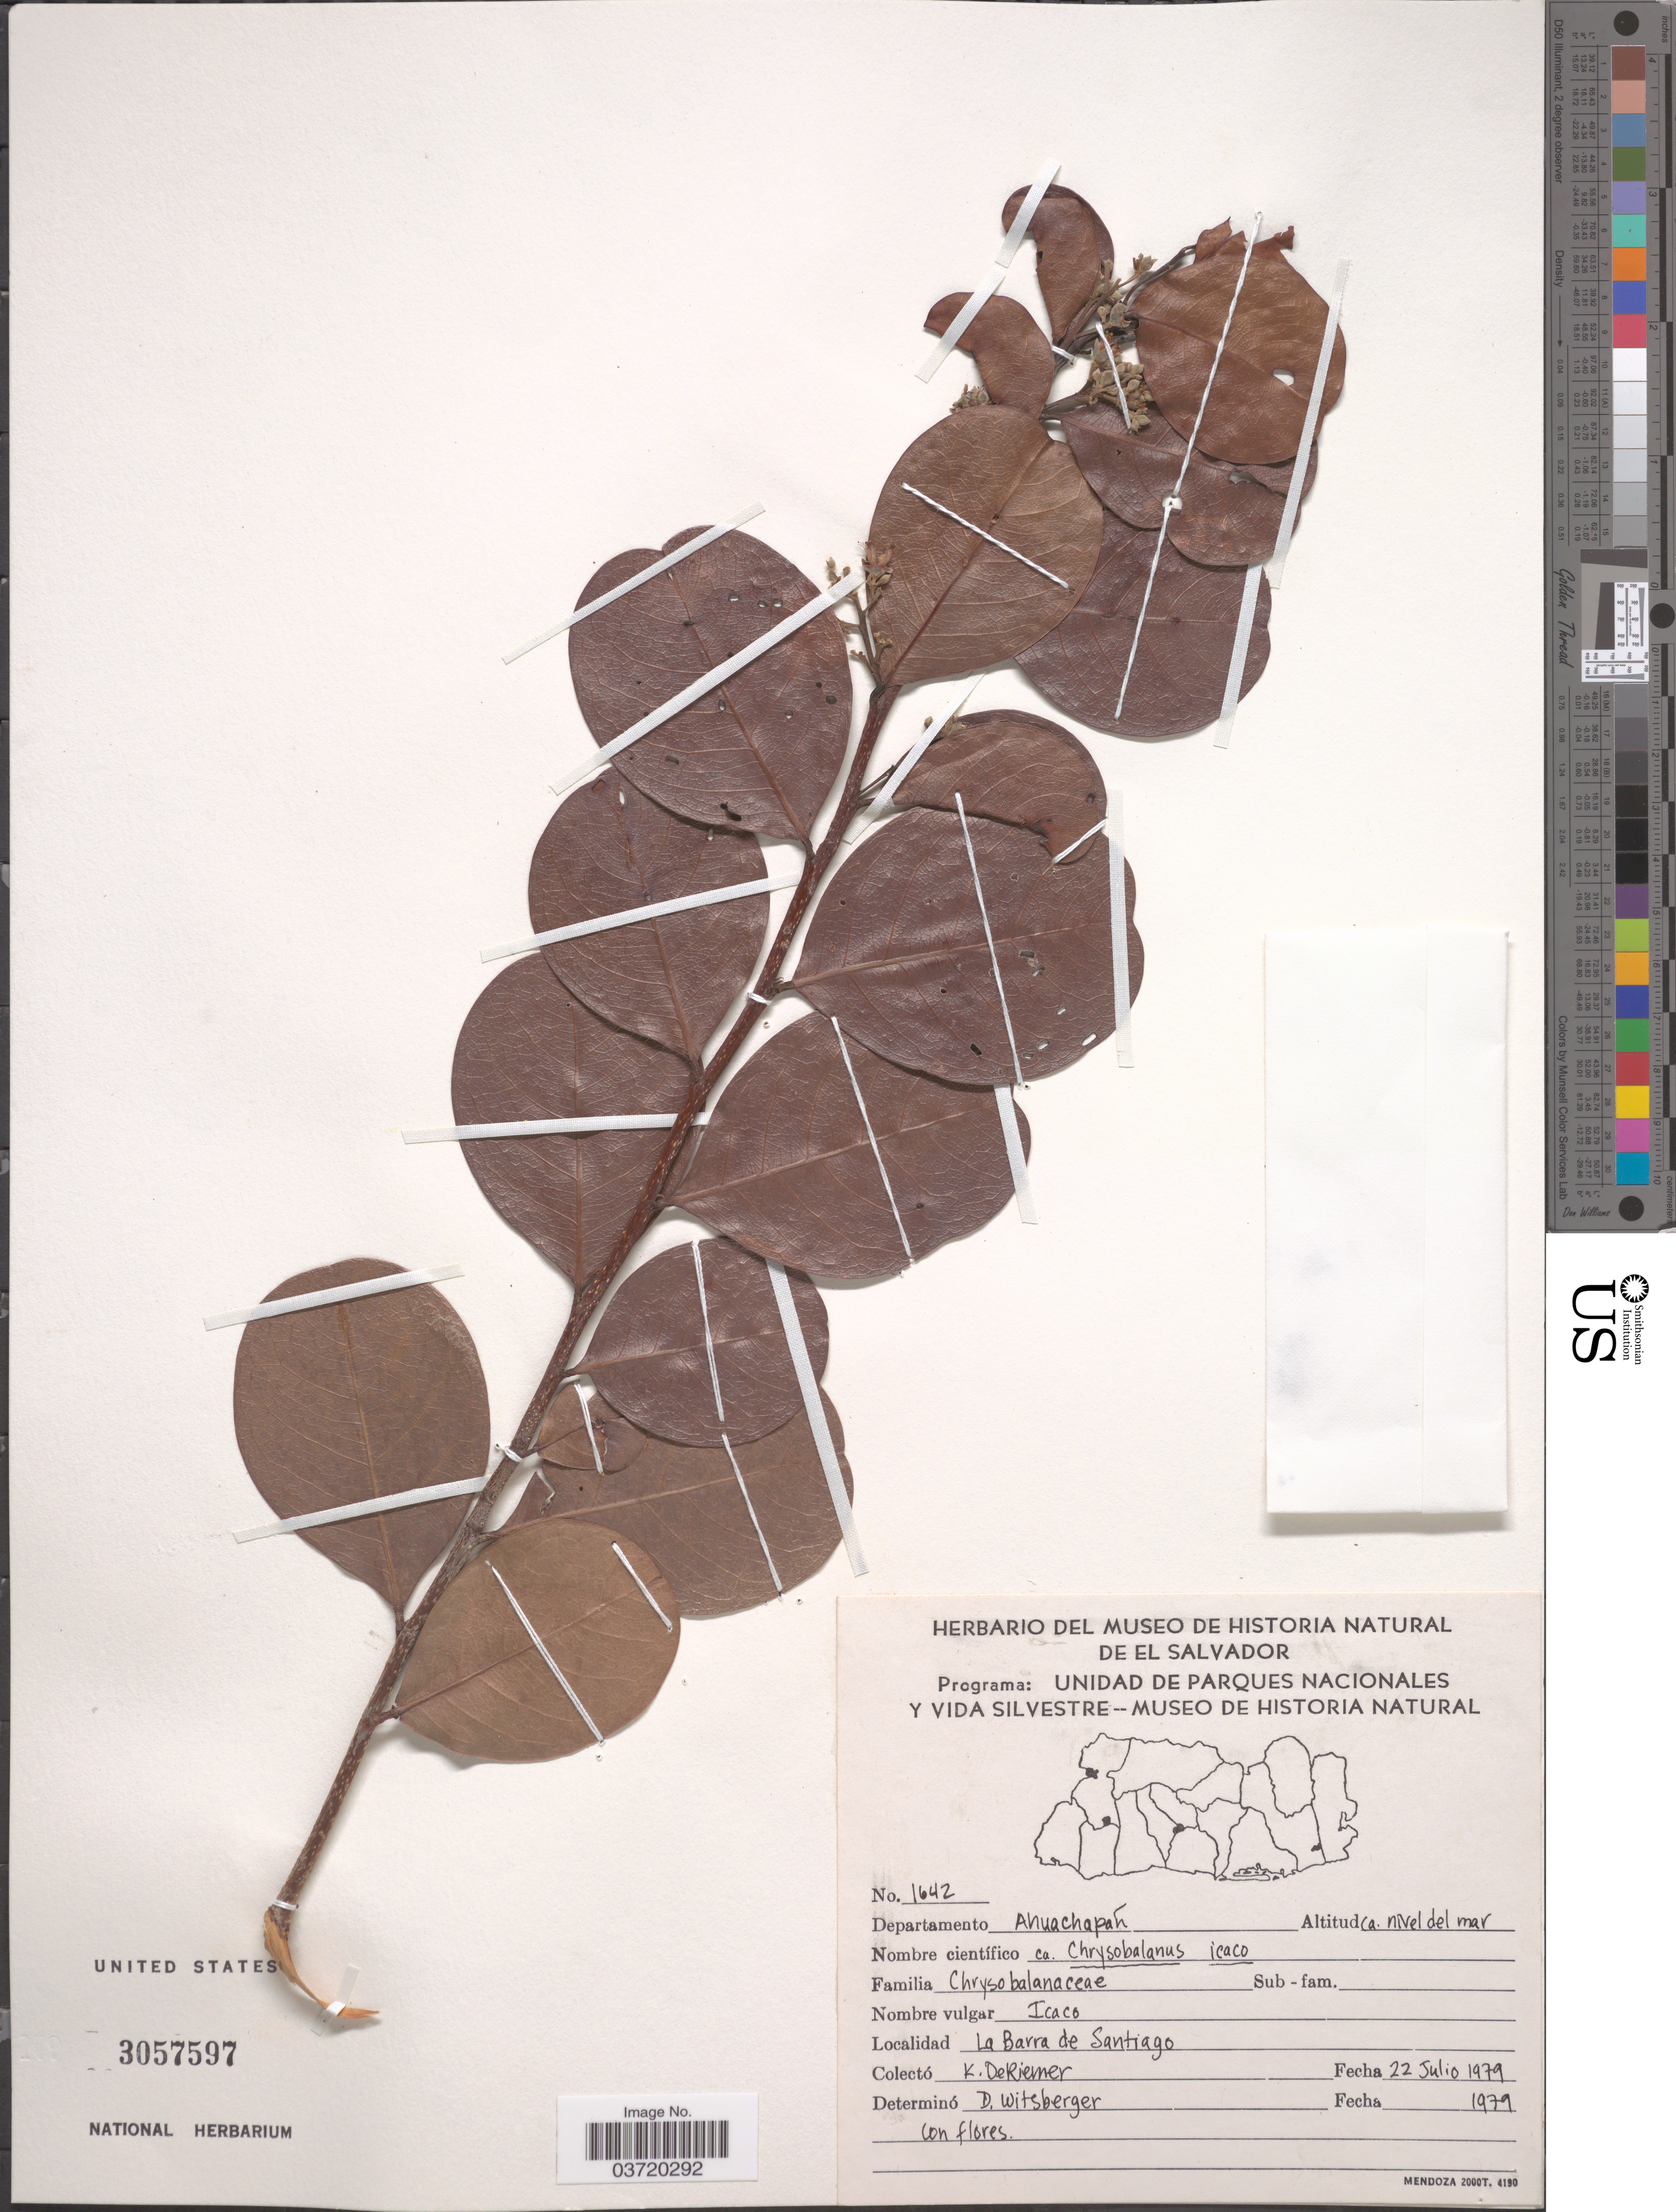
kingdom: Plantae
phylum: Tracheophyta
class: Magnoliopsida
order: Malpighiales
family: Chrysobalanaceae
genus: Chrysobalanus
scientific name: Chrysobalanus icaco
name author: L.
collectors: K. DeRiemer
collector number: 1642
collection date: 1979-07-22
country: El Salvador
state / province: Ahuachapan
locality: Departamento Ahuachapán. La Barra de Santiago.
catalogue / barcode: US 3057597